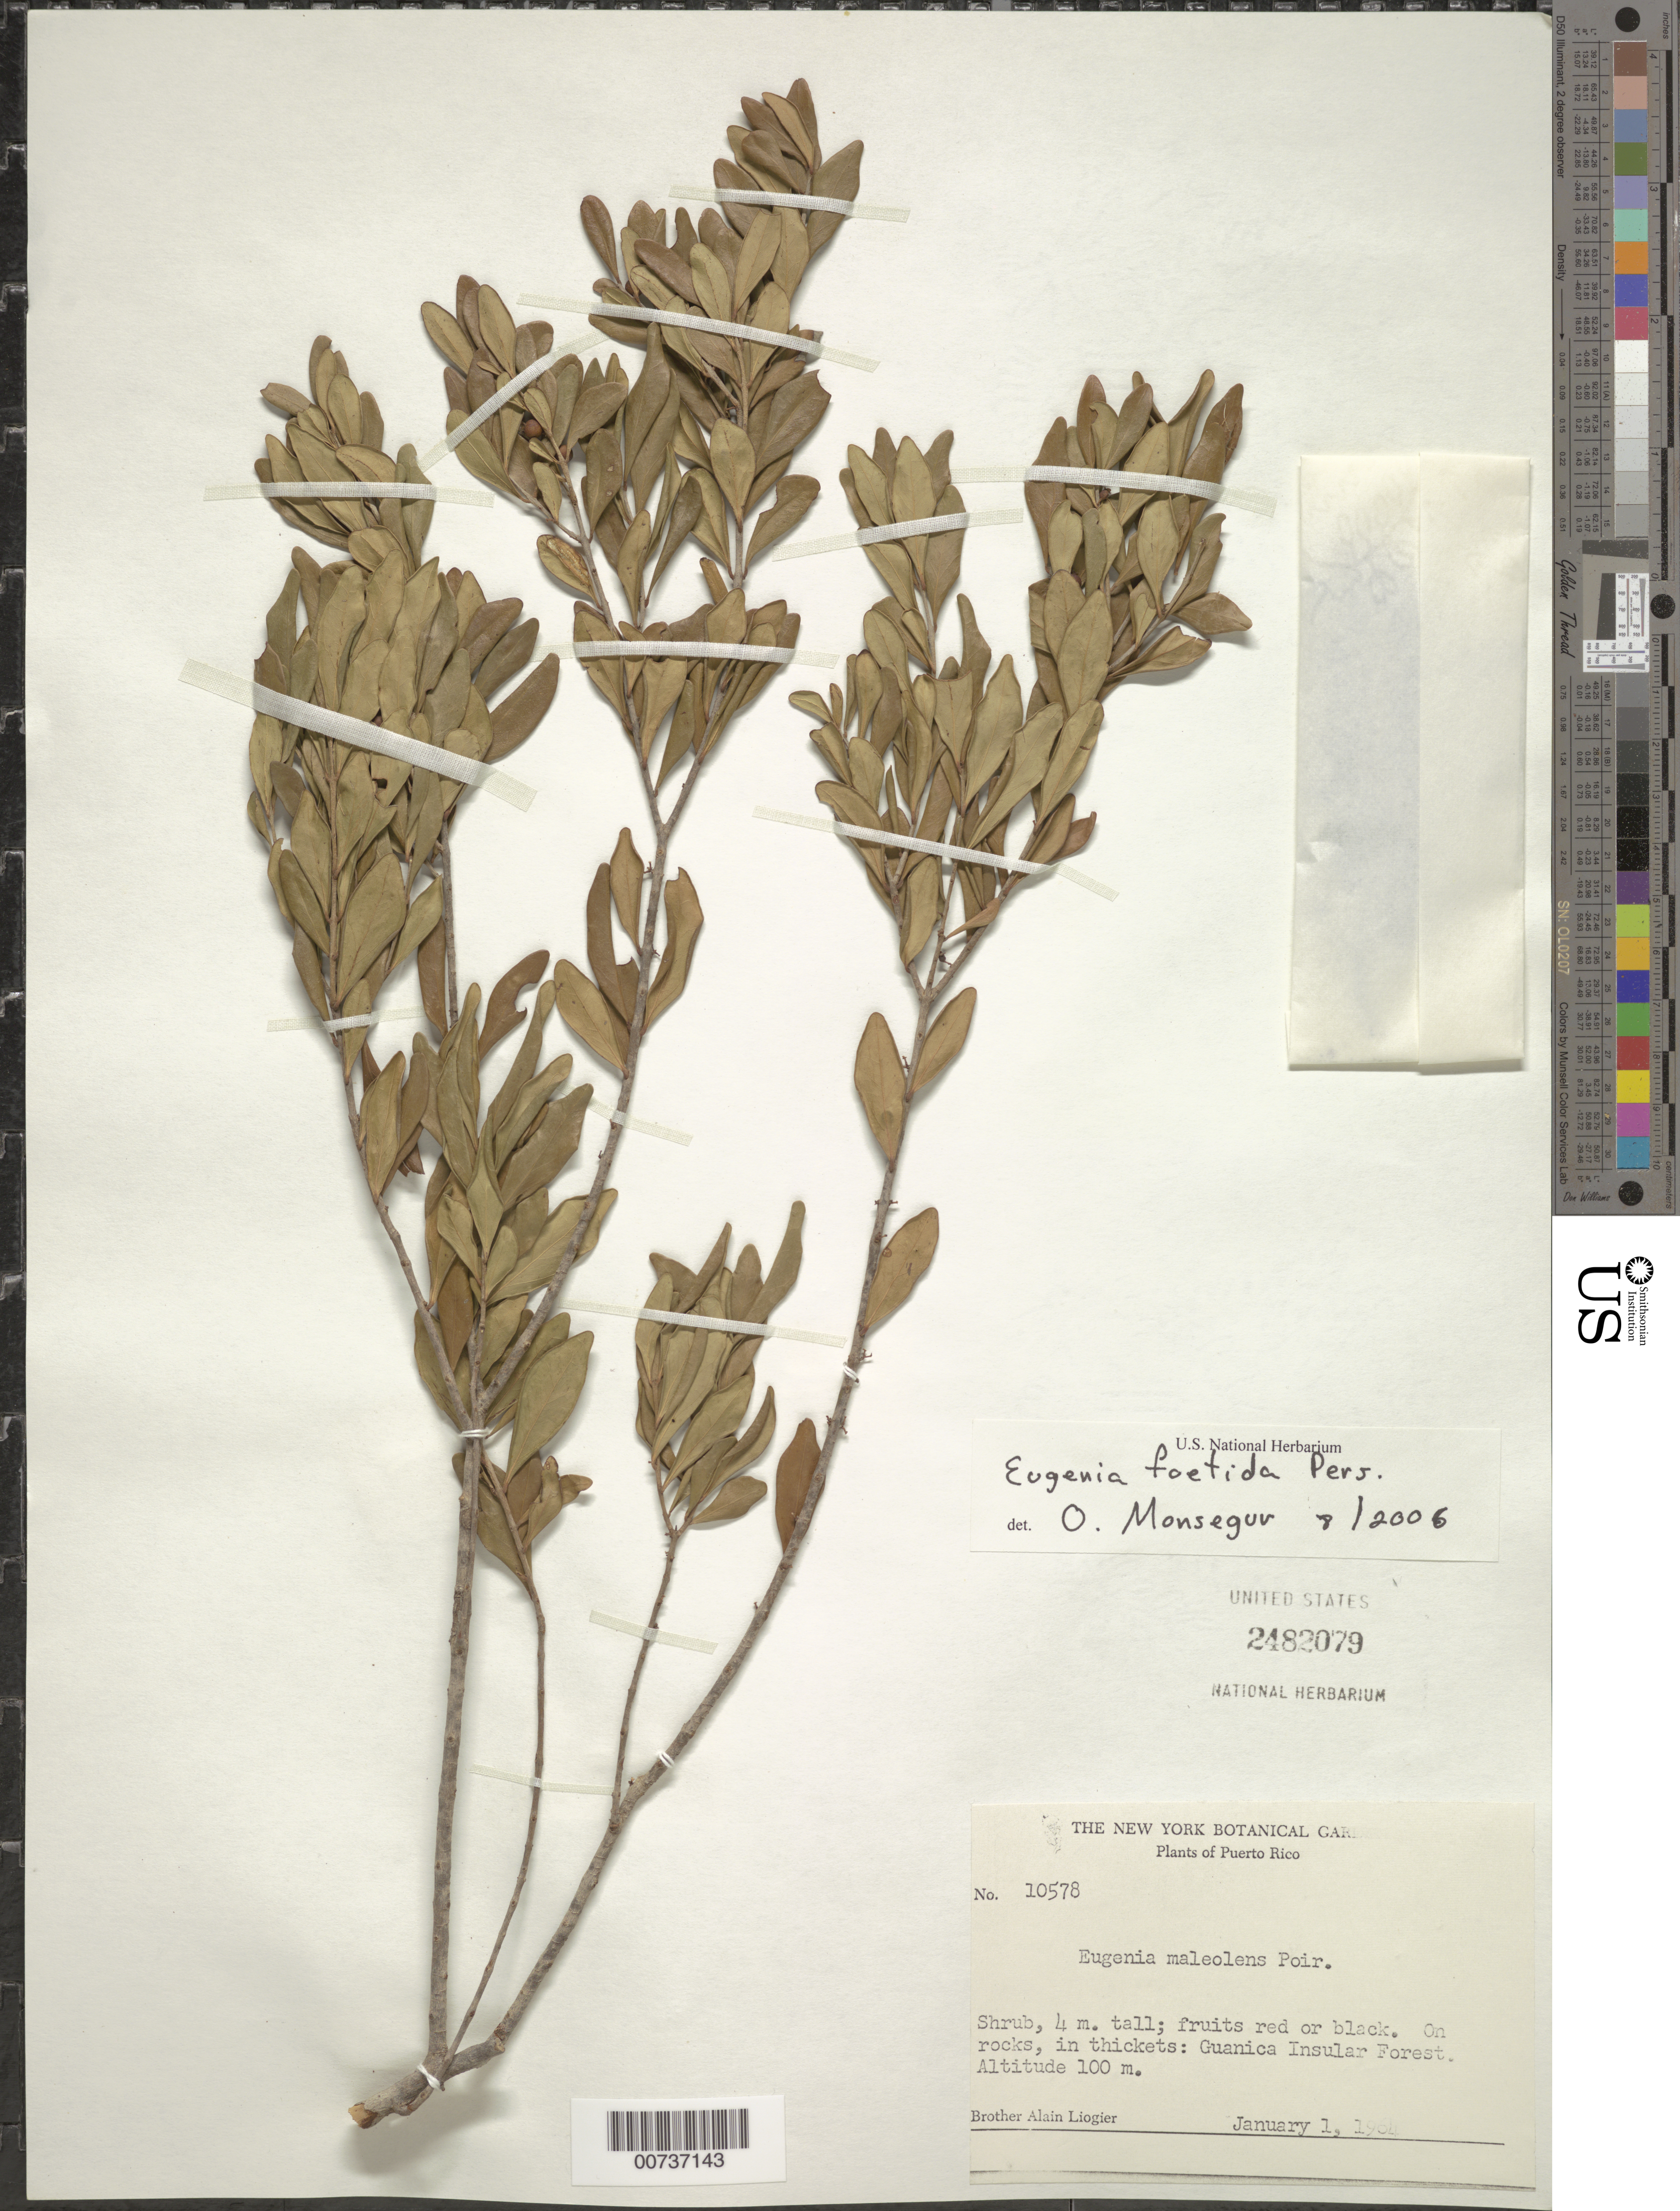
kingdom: Plantae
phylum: Tracheophyta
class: Magnoliopsida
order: Myrtales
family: Myrtaceae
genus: Eugenia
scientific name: Eugenia monticola var. monticola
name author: (Sw.) DC.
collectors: A. H. Liogier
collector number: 10578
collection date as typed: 01 Jan 1964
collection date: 1964-01-01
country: Puerto Rico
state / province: Guánica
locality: Guánica Insular Forest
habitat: On rocks, in thickets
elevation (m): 100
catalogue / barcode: US 2482079